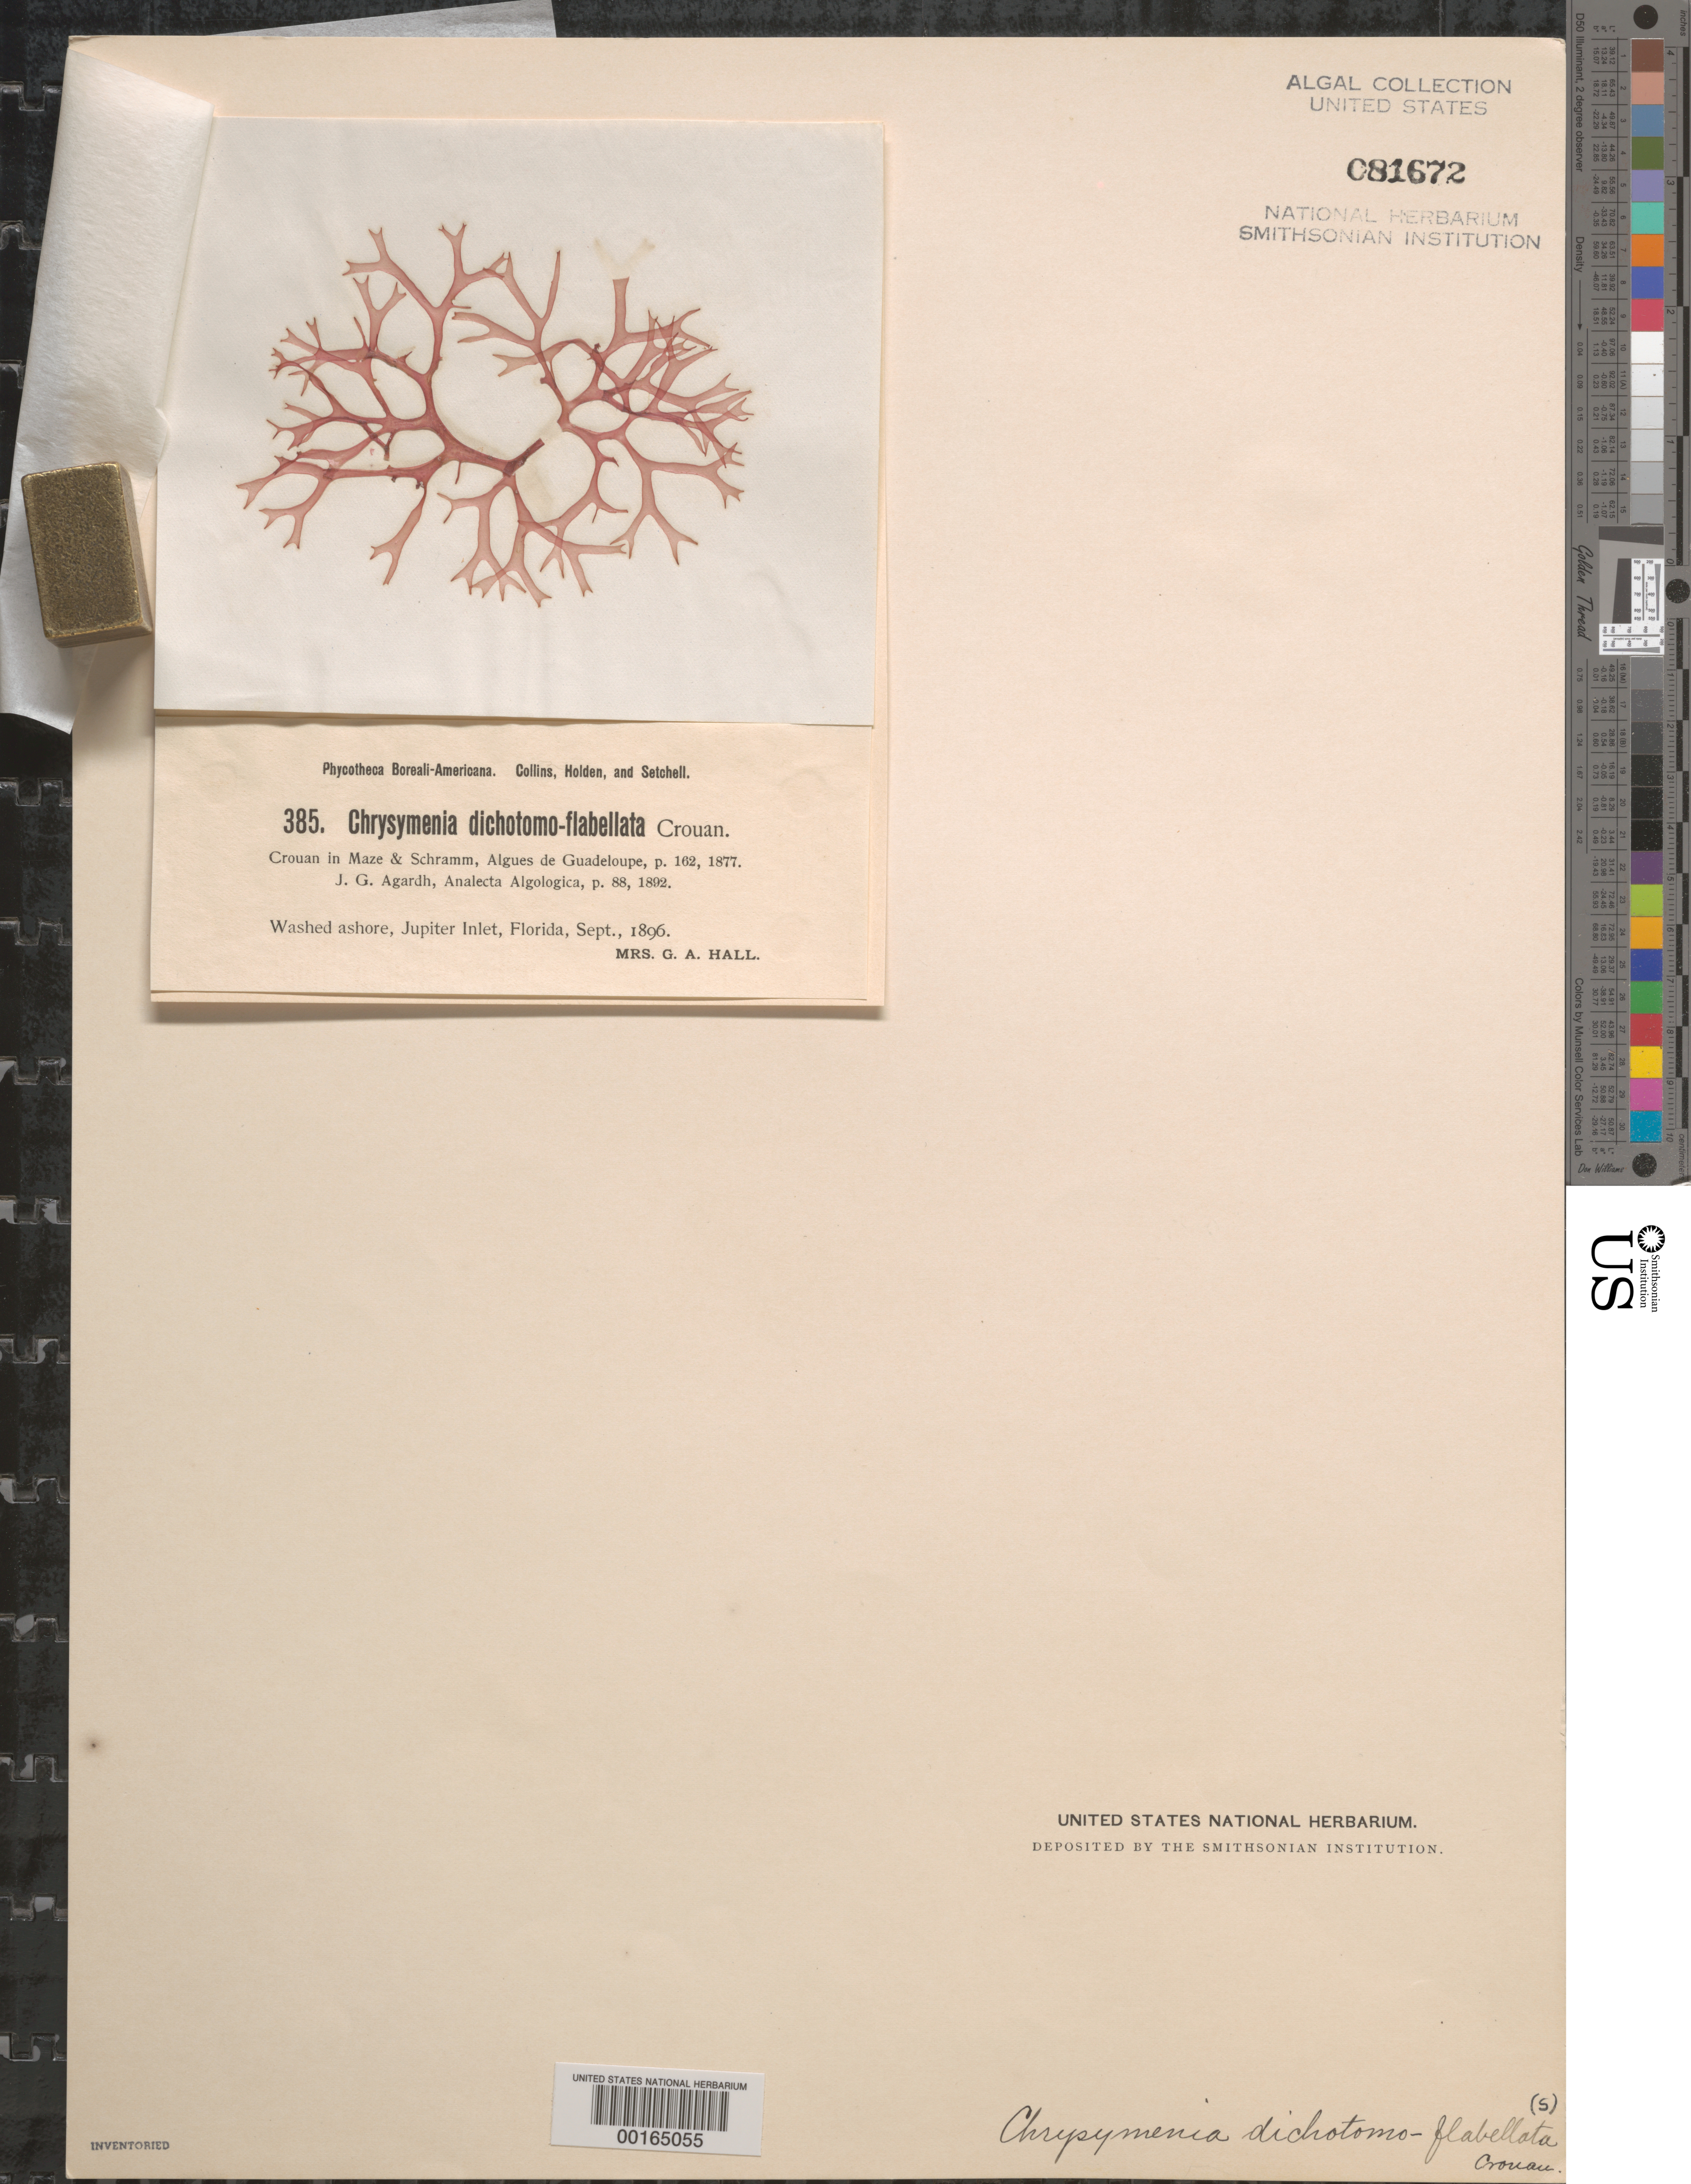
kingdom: Plantae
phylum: Rhodophyta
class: Florideophyceae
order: Rhodymeniales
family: Rhodymeniaceae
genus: Chrysymenia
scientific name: Chrysymenia dichotoma-flabellata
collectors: Mrs. Hall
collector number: PB-A 385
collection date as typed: Sep 1896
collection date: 1896-09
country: United States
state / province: Florida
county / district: Palm Beach County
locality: Jupiter Inlet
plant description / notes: Collins, Holden & Setchell, Phycotheca Boreali-Americana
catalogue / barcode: US 81672